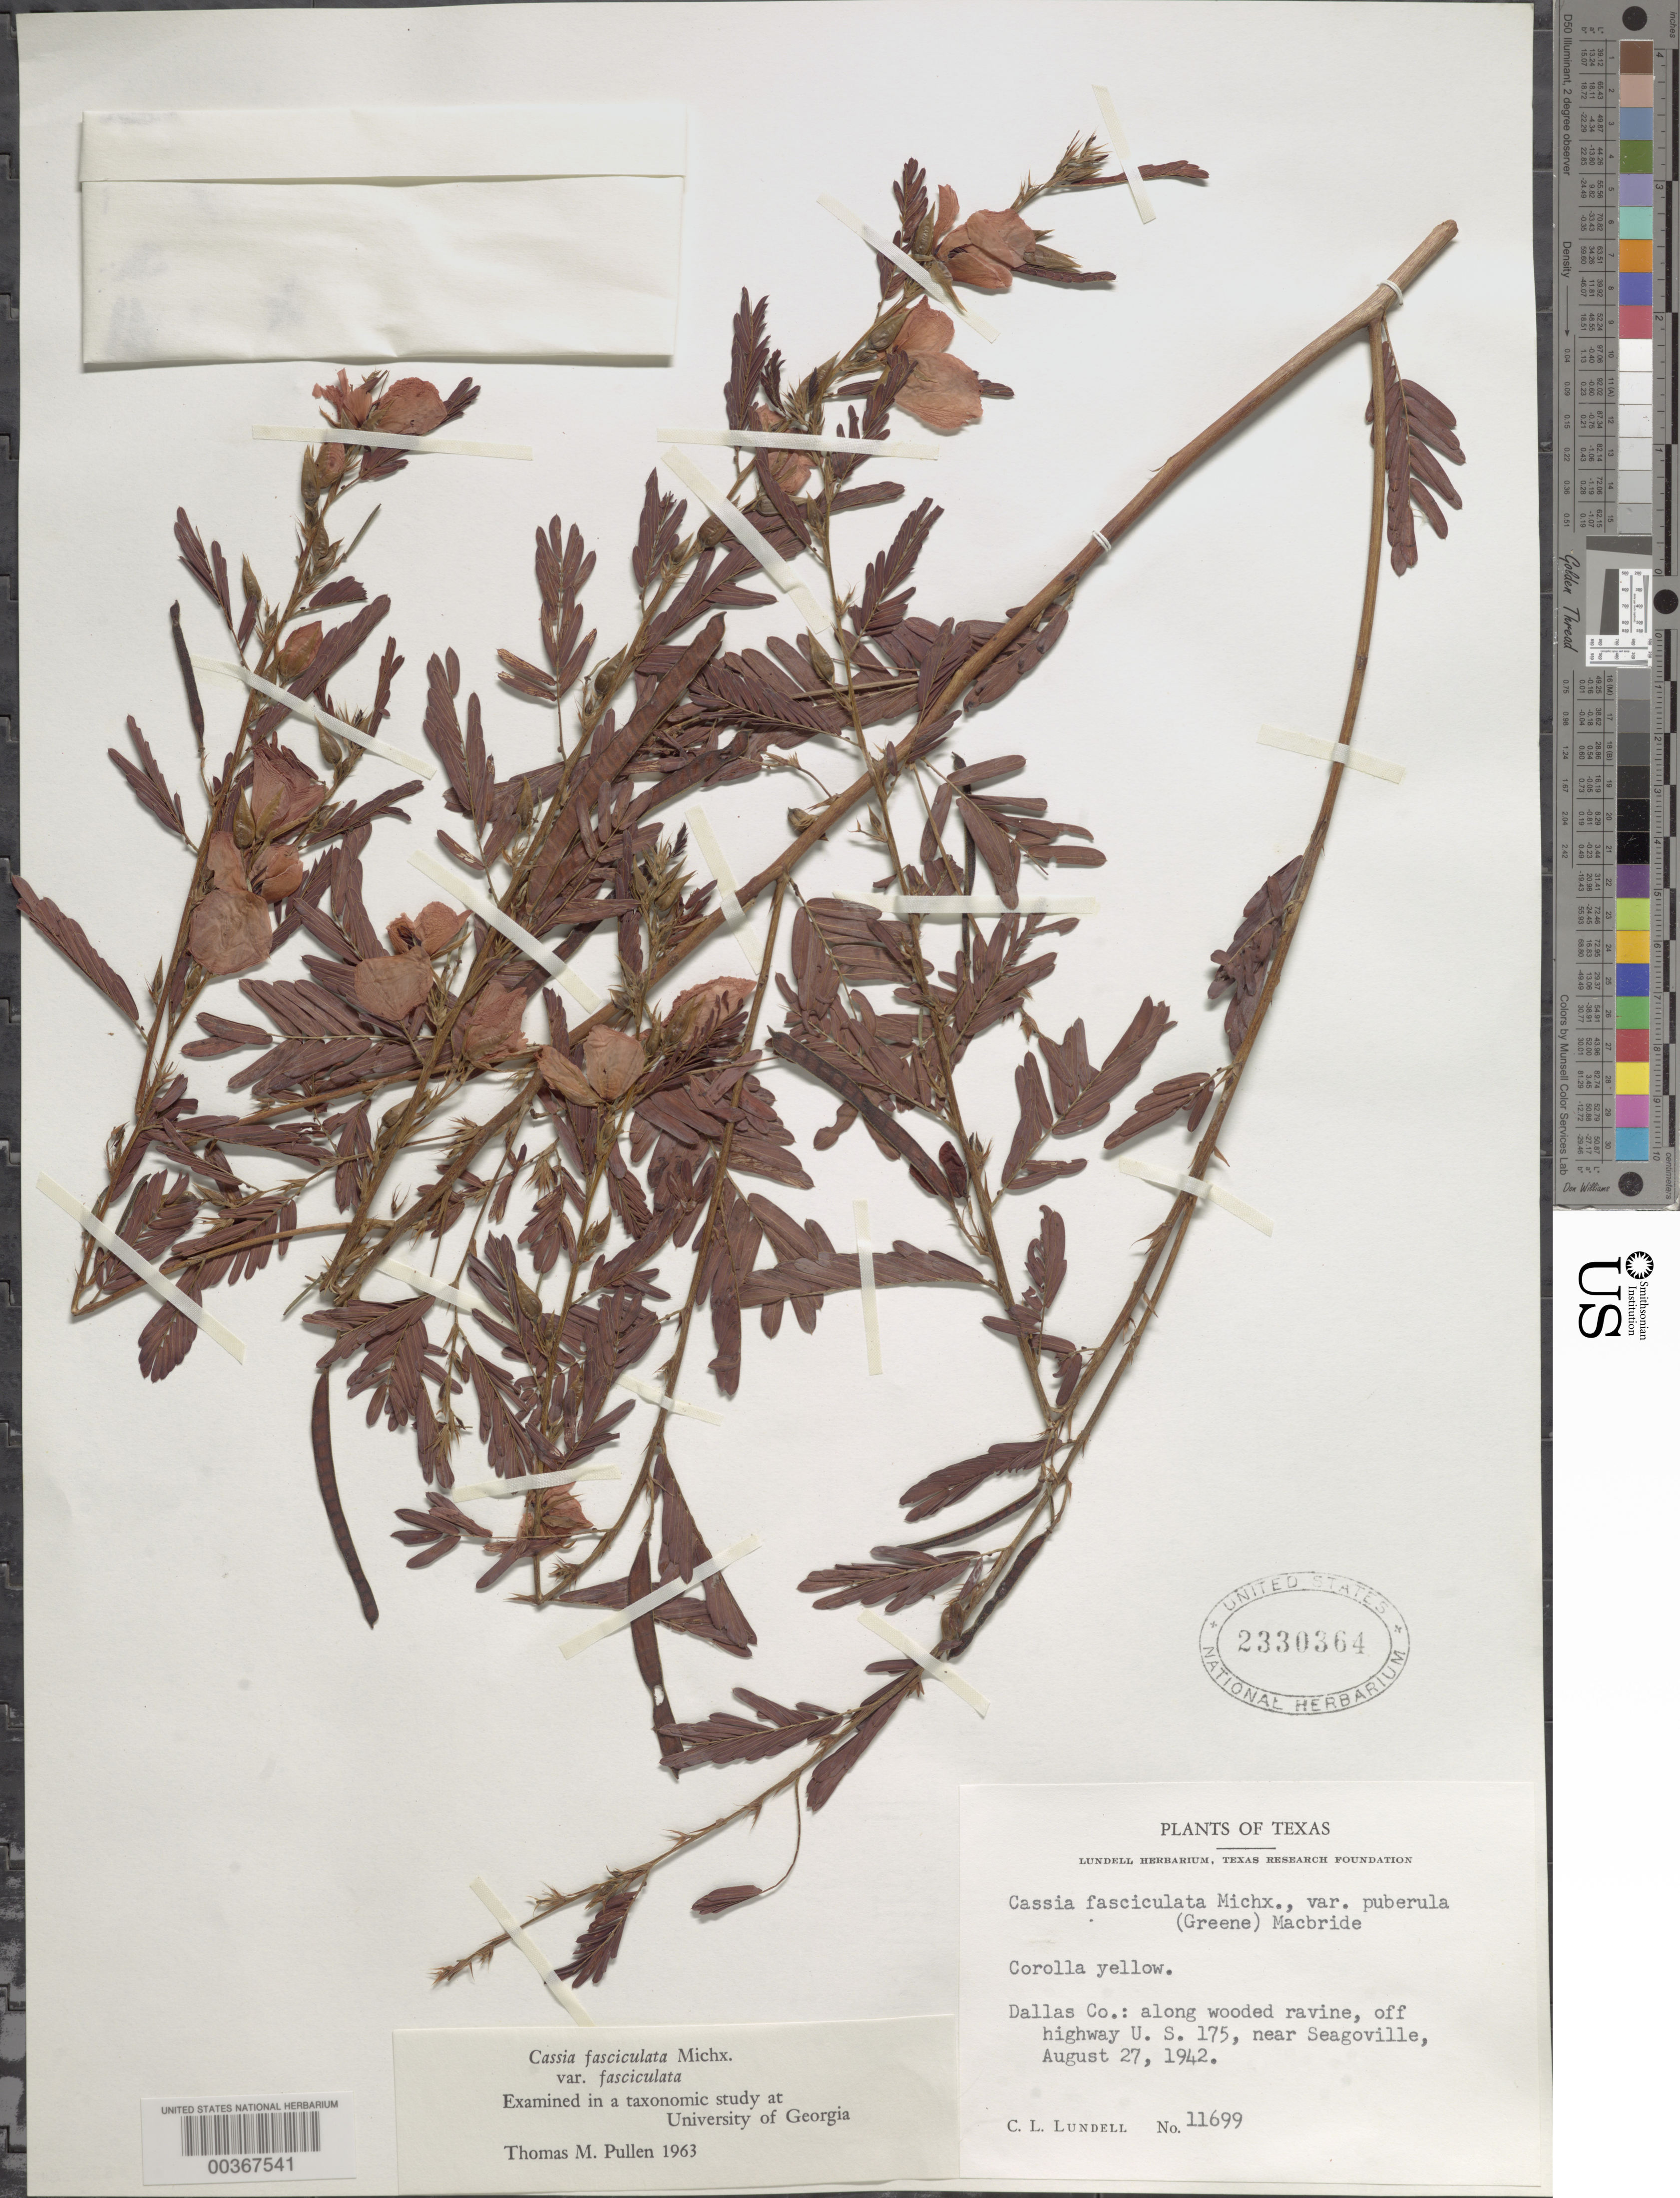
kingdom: Plantae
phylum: Tracheophyta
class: Magnoliopsida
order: Fabales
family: Fabaceae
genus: Chamaecrista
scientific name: Chamaecrista fasciculata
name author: (Michx.) Greene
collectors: C. L. Lundell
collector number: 11699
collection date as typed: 27 Aug 1942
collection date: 1942-08-27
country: United States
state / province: Texas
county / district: Dallas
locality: Off highway u.s. 175, near seagoville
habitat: Along wooded ravine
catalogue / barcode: US 2330364